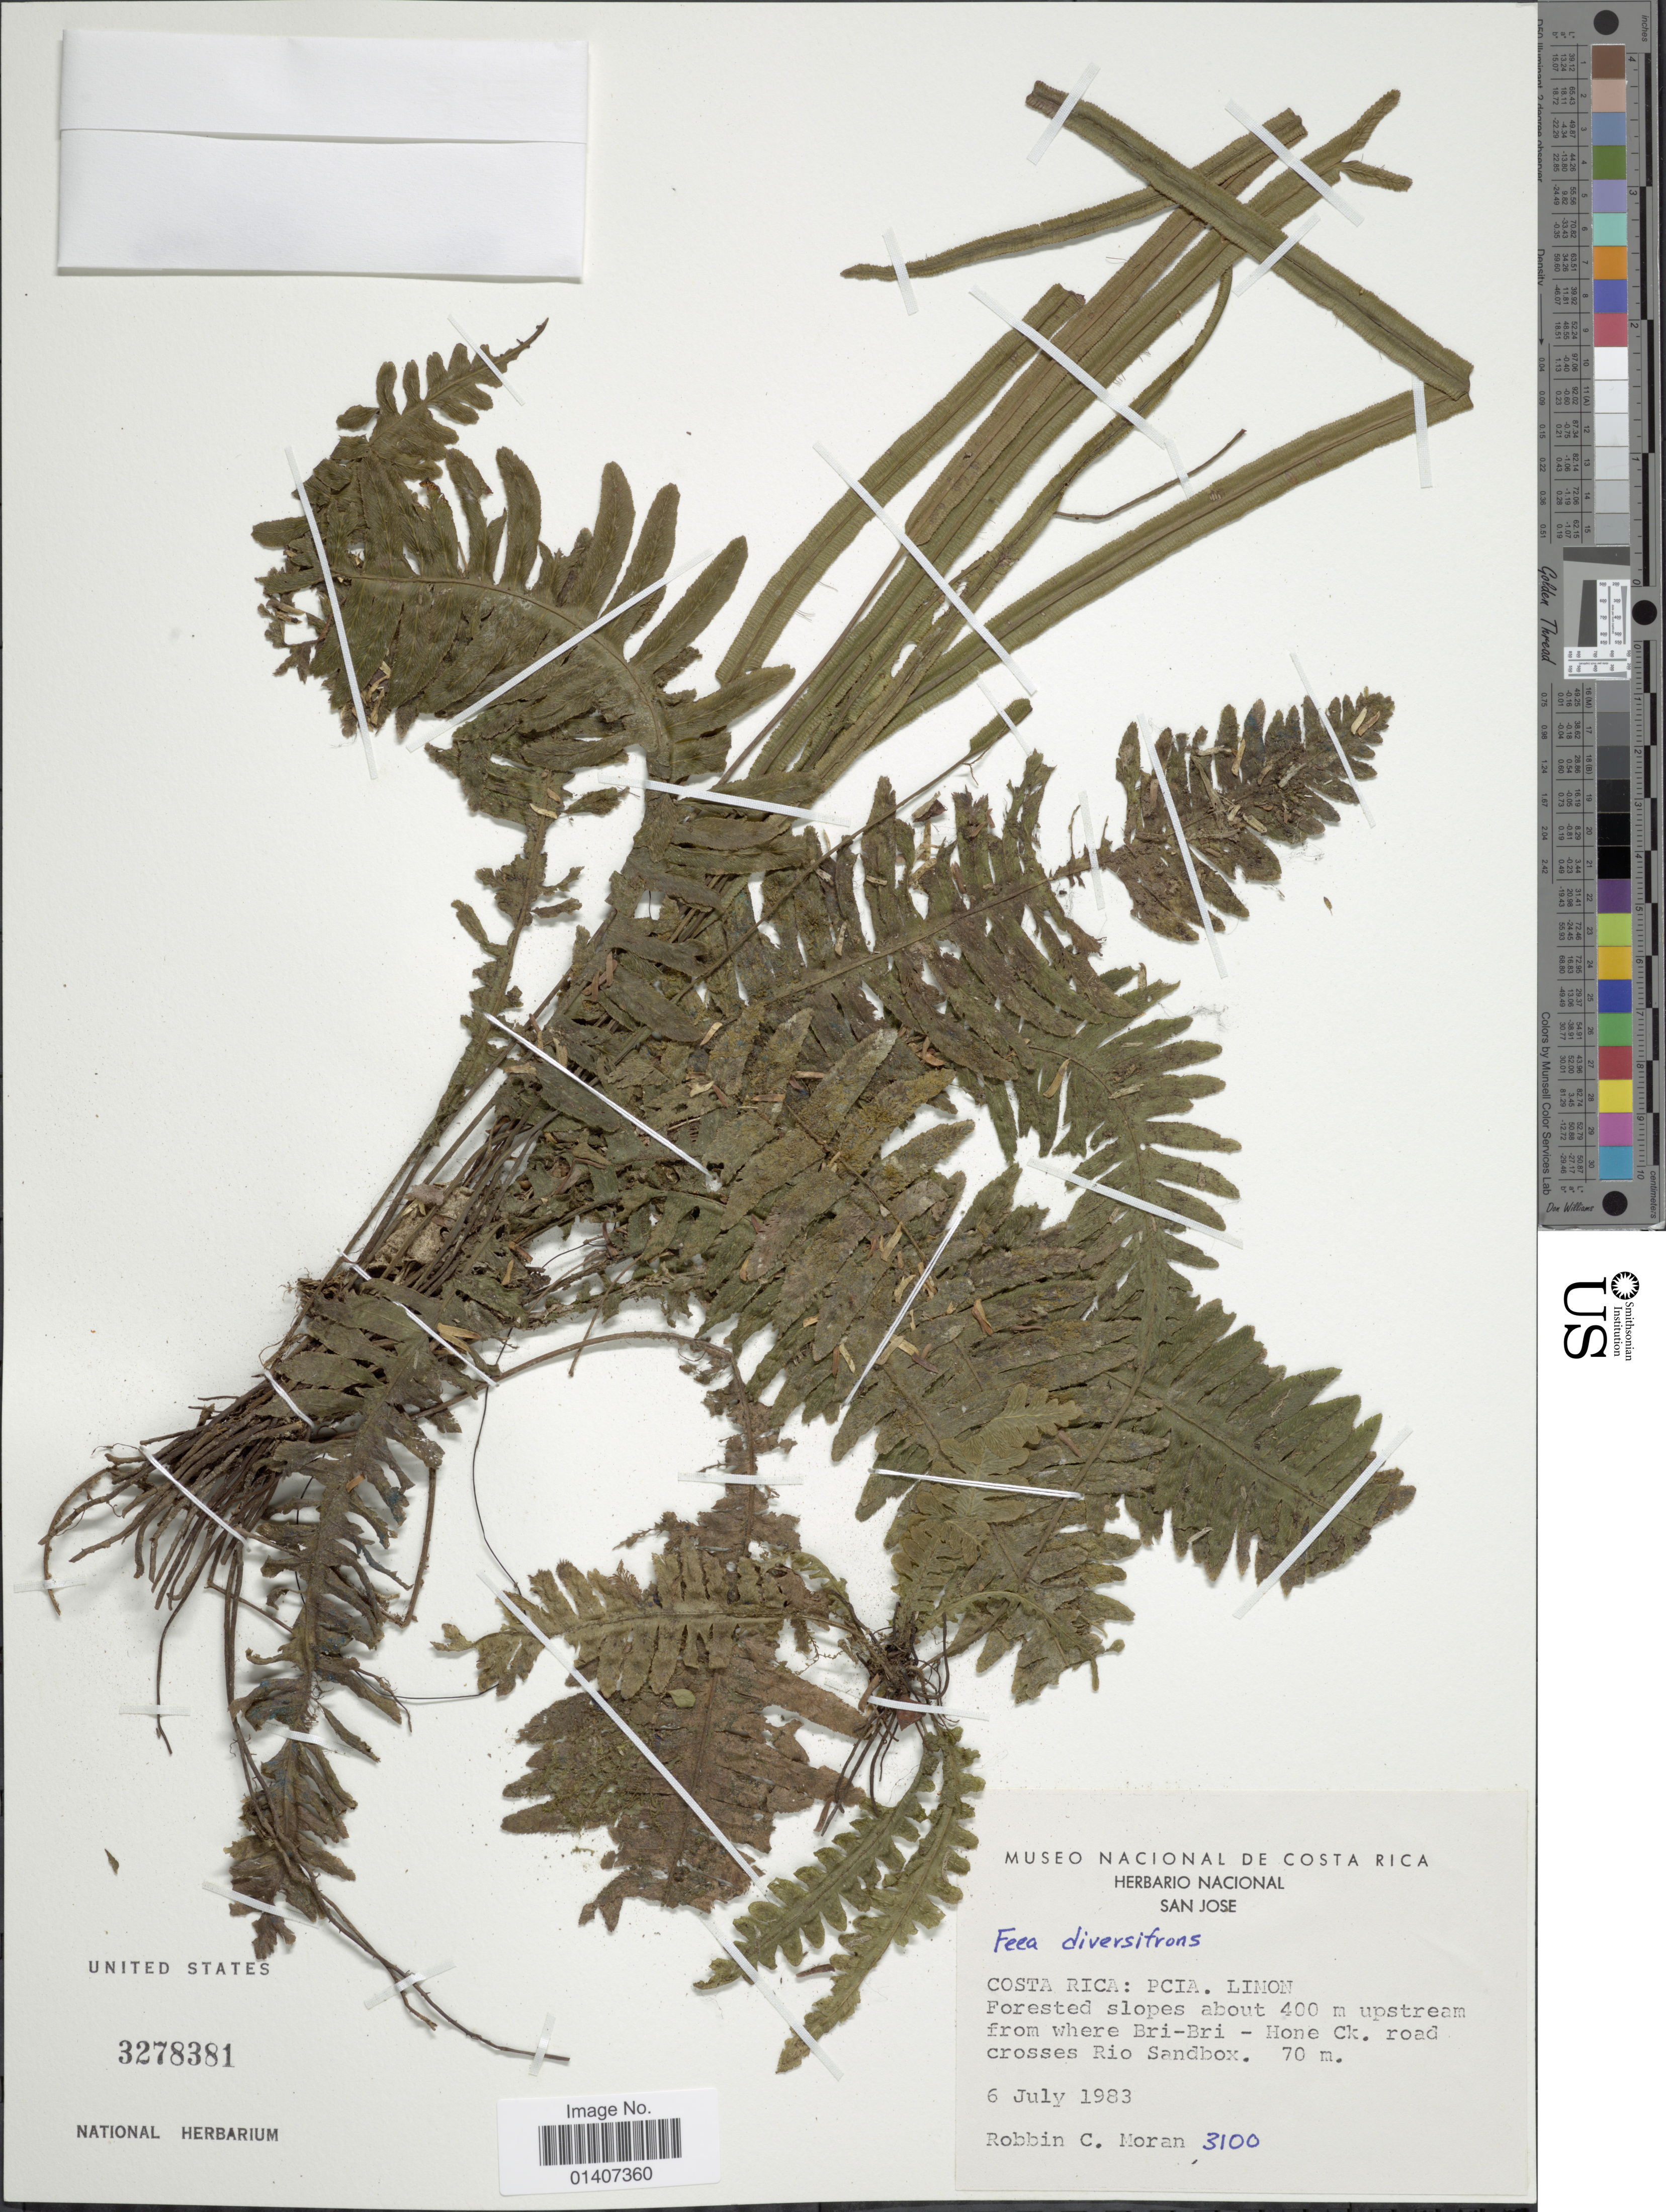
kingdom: Plantae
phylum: Tracheophyta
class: Polypodiopsida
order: Hymenophyllales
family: Hymenophyllaceae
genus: Trichomanes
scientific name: Trichomanes diversifrons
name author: (Bory) Mett. ex Sadeb.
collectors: R. C. Moran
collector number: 3100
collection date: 1983-07-06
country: Costa Rica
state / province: Limón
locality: Costa Rica,: Pcia. imon, forested slopes about 400m upstream from where Bri-Bri-Hone Ck. road corsses Rio Sandbox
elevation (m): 70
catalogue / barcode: US 3278381